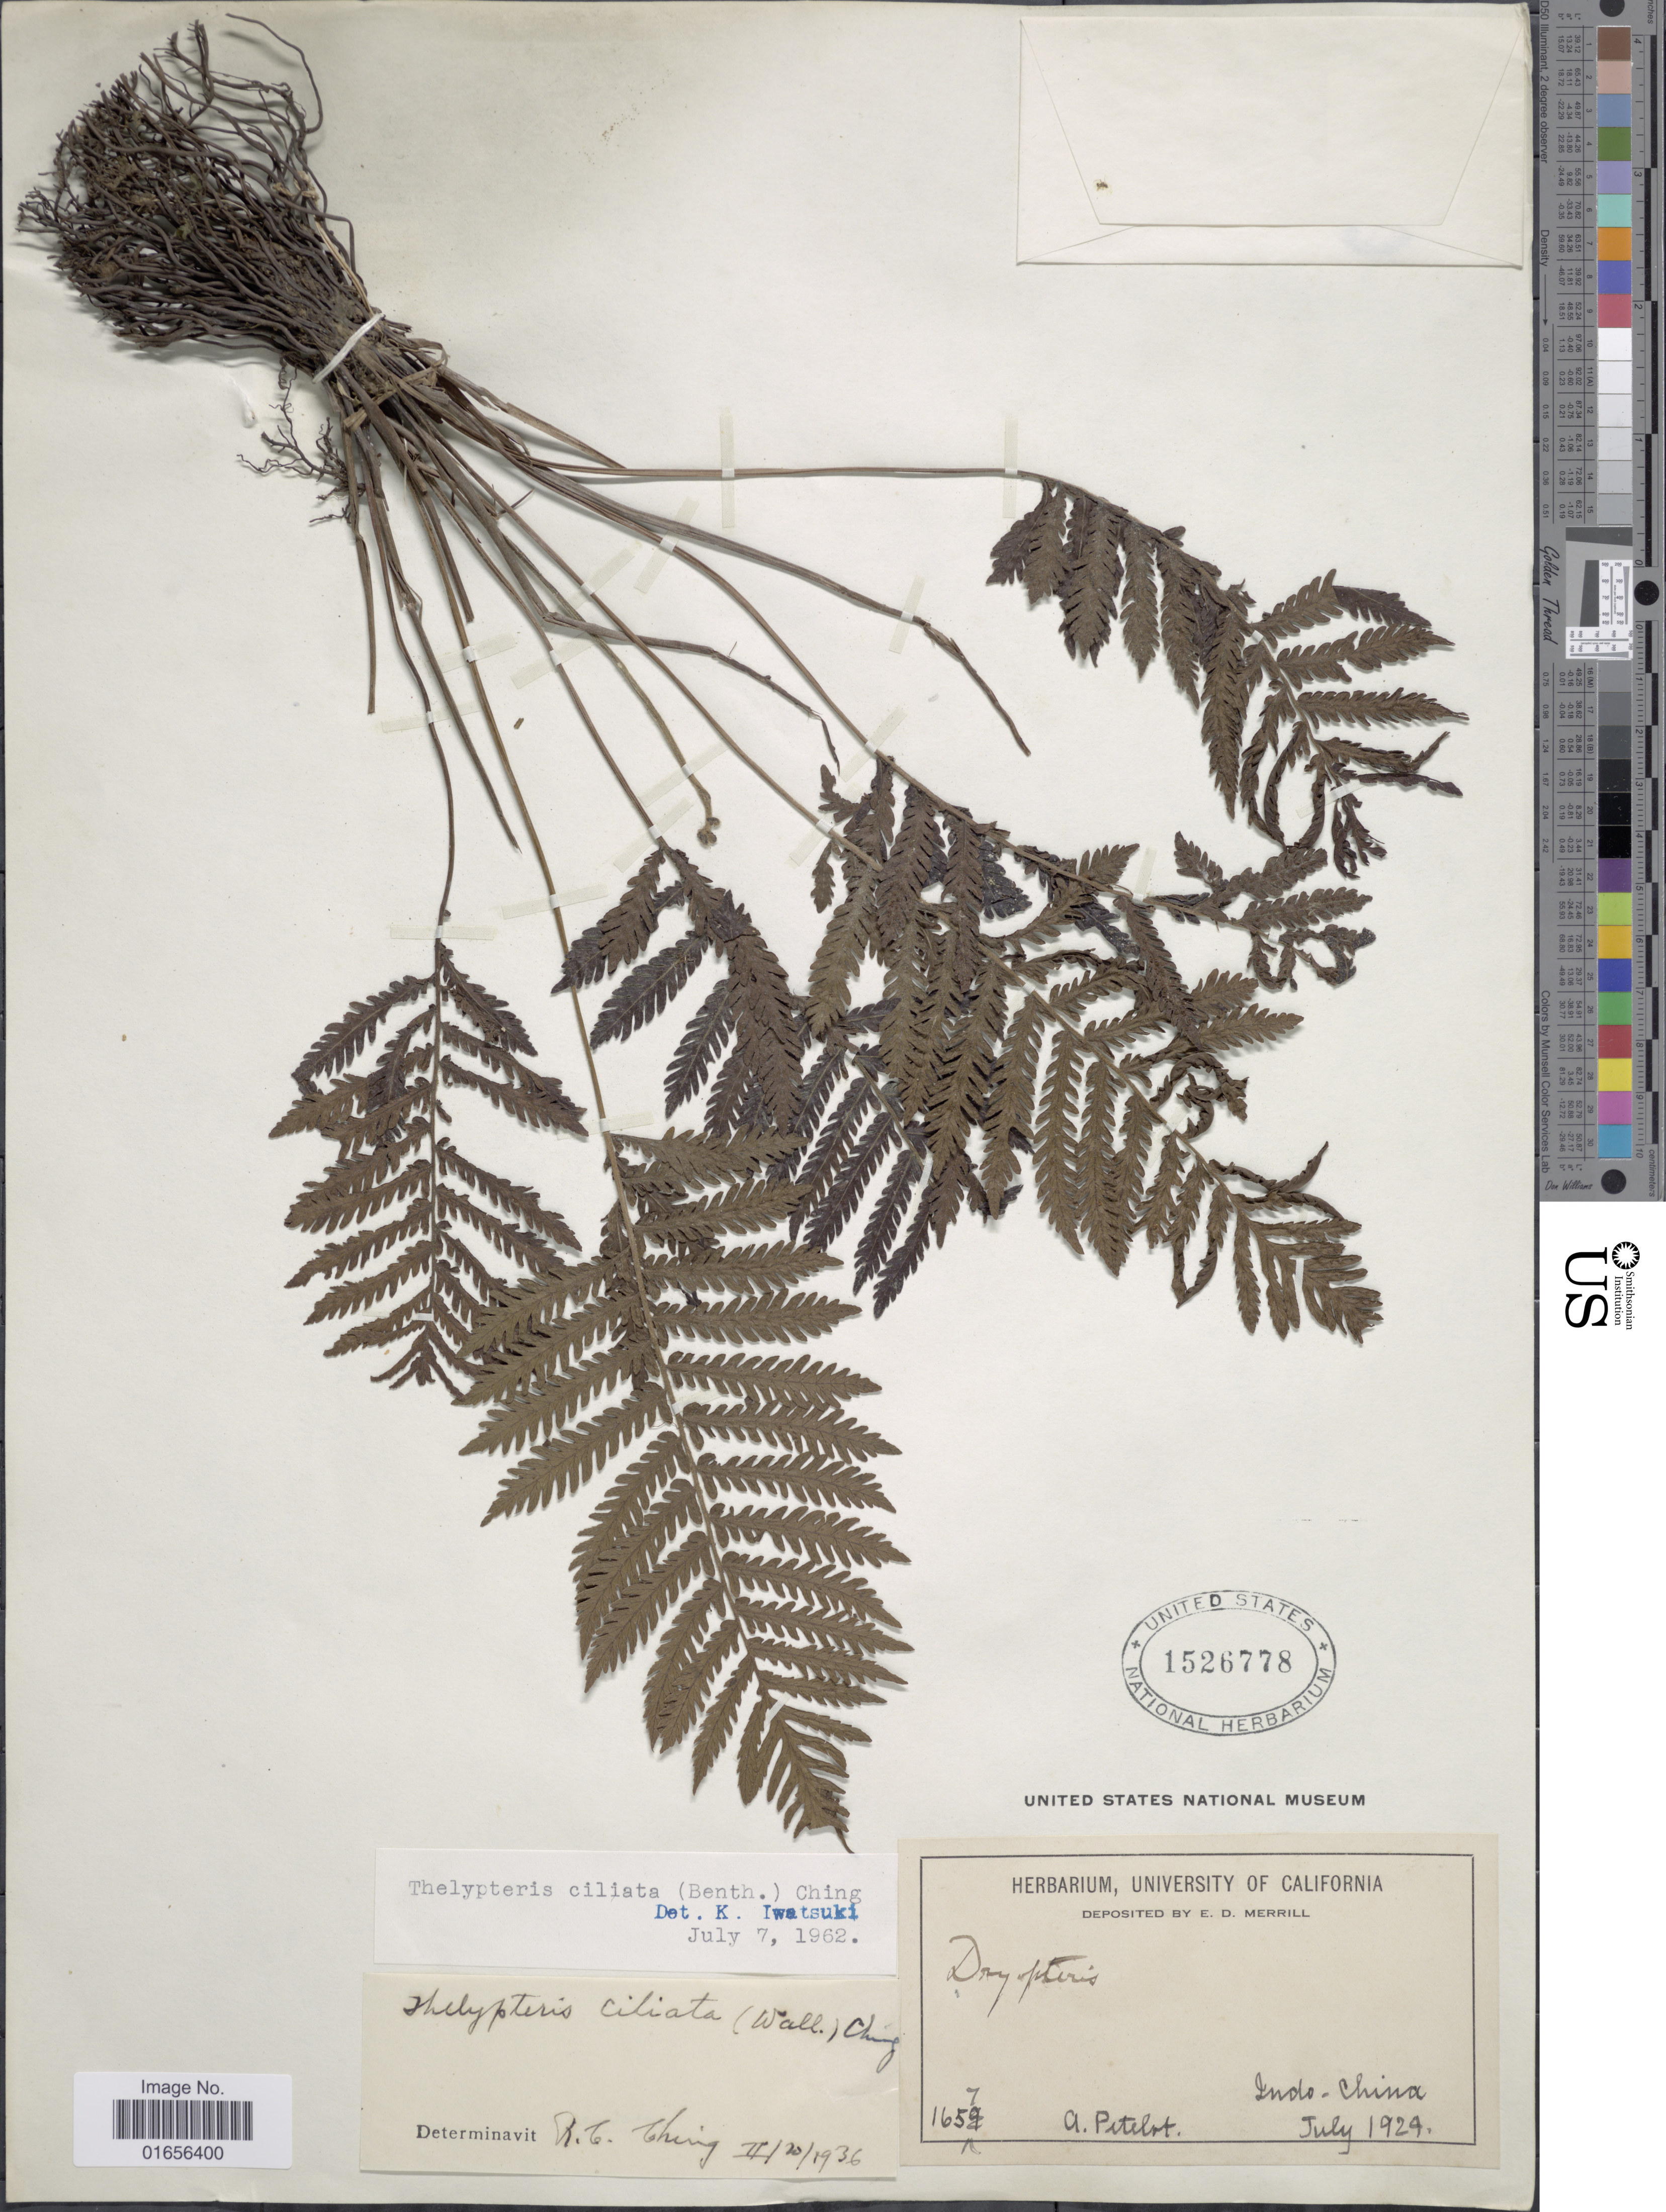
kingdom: Plantae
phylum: Tracheophyta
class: Polypodiopsida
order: Polypodiales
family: Thelypteridaceae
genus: Trigonospora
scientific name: Trigonospora ciliata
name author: (Benth.) Holttum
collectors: A. Petelot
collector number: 1657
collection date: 1929-07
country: Vietnam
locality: Indo- China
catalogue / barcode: US 1526778